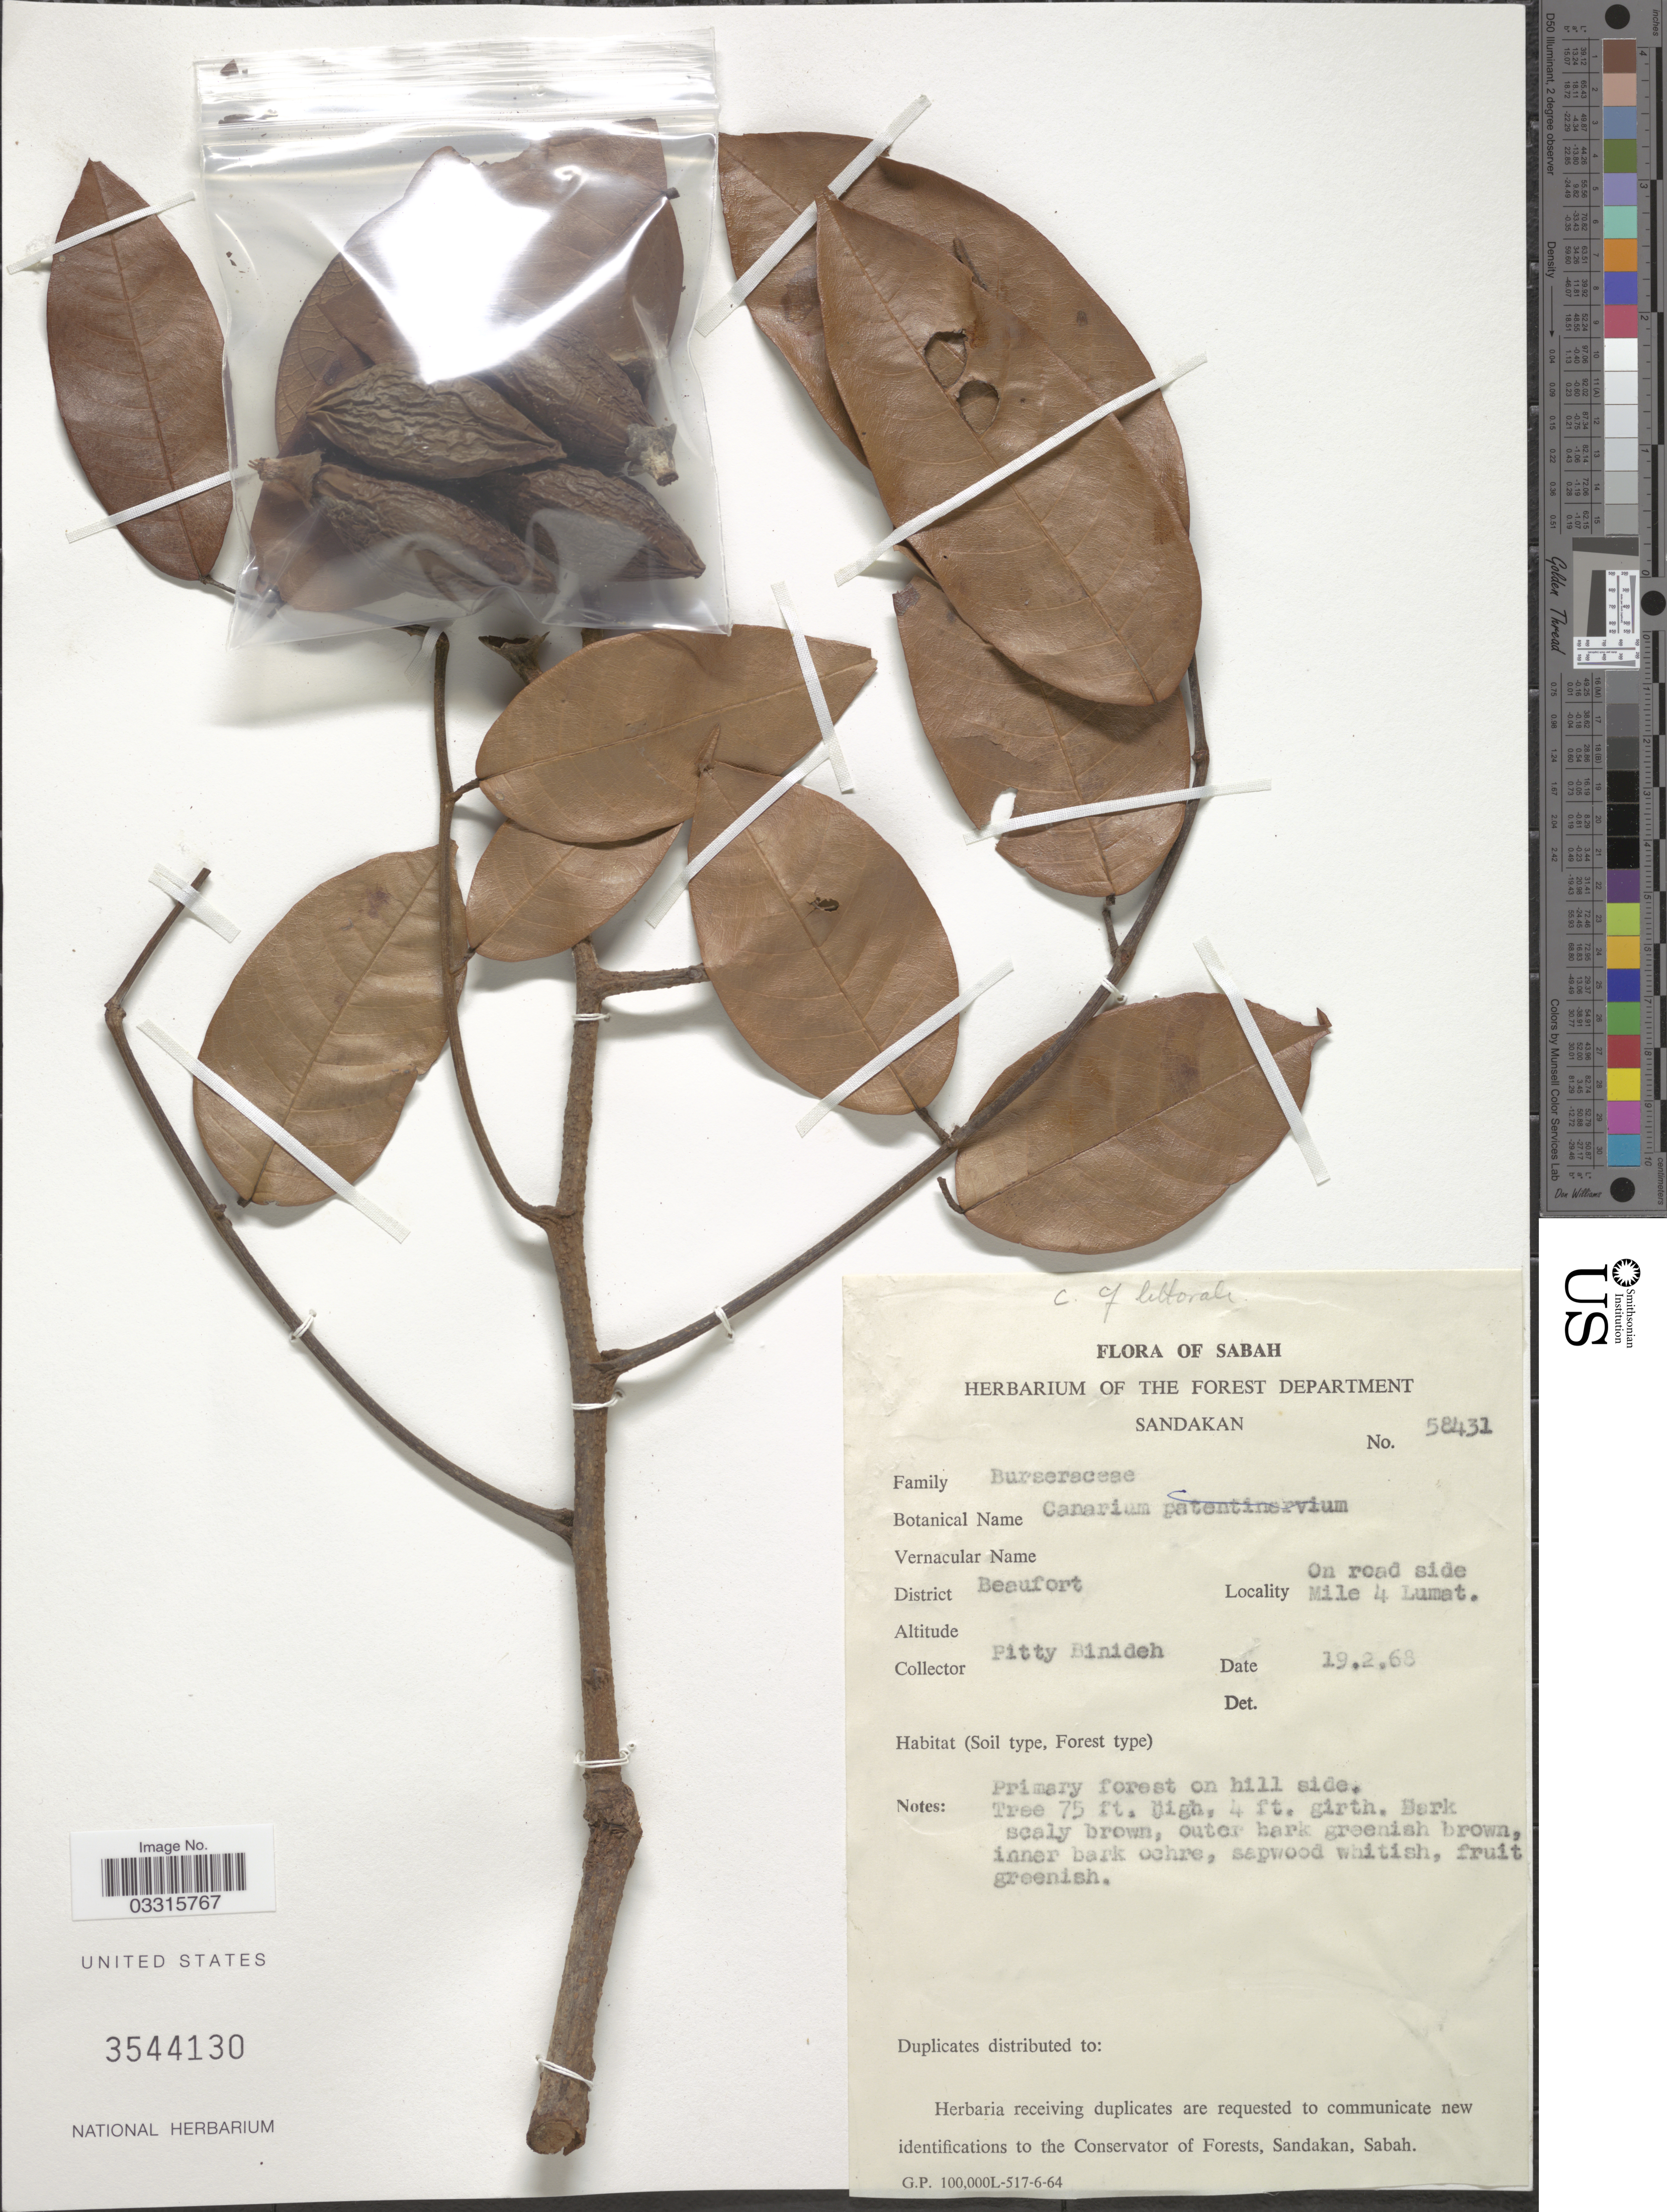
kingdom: Plantae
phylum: Tracheophyta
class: Magnoliopsida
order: Sapindales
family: Burseraceae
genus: Canarium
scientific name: Canarium patentinervium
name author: Miq.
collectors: P. Binideh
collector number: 58431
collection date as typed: Transcribed d/m/y: 19/2/68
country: Malaysia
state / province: Sabah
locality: District Beaufort. On road side Mile 4 Lumat.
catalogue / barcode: US 3544130